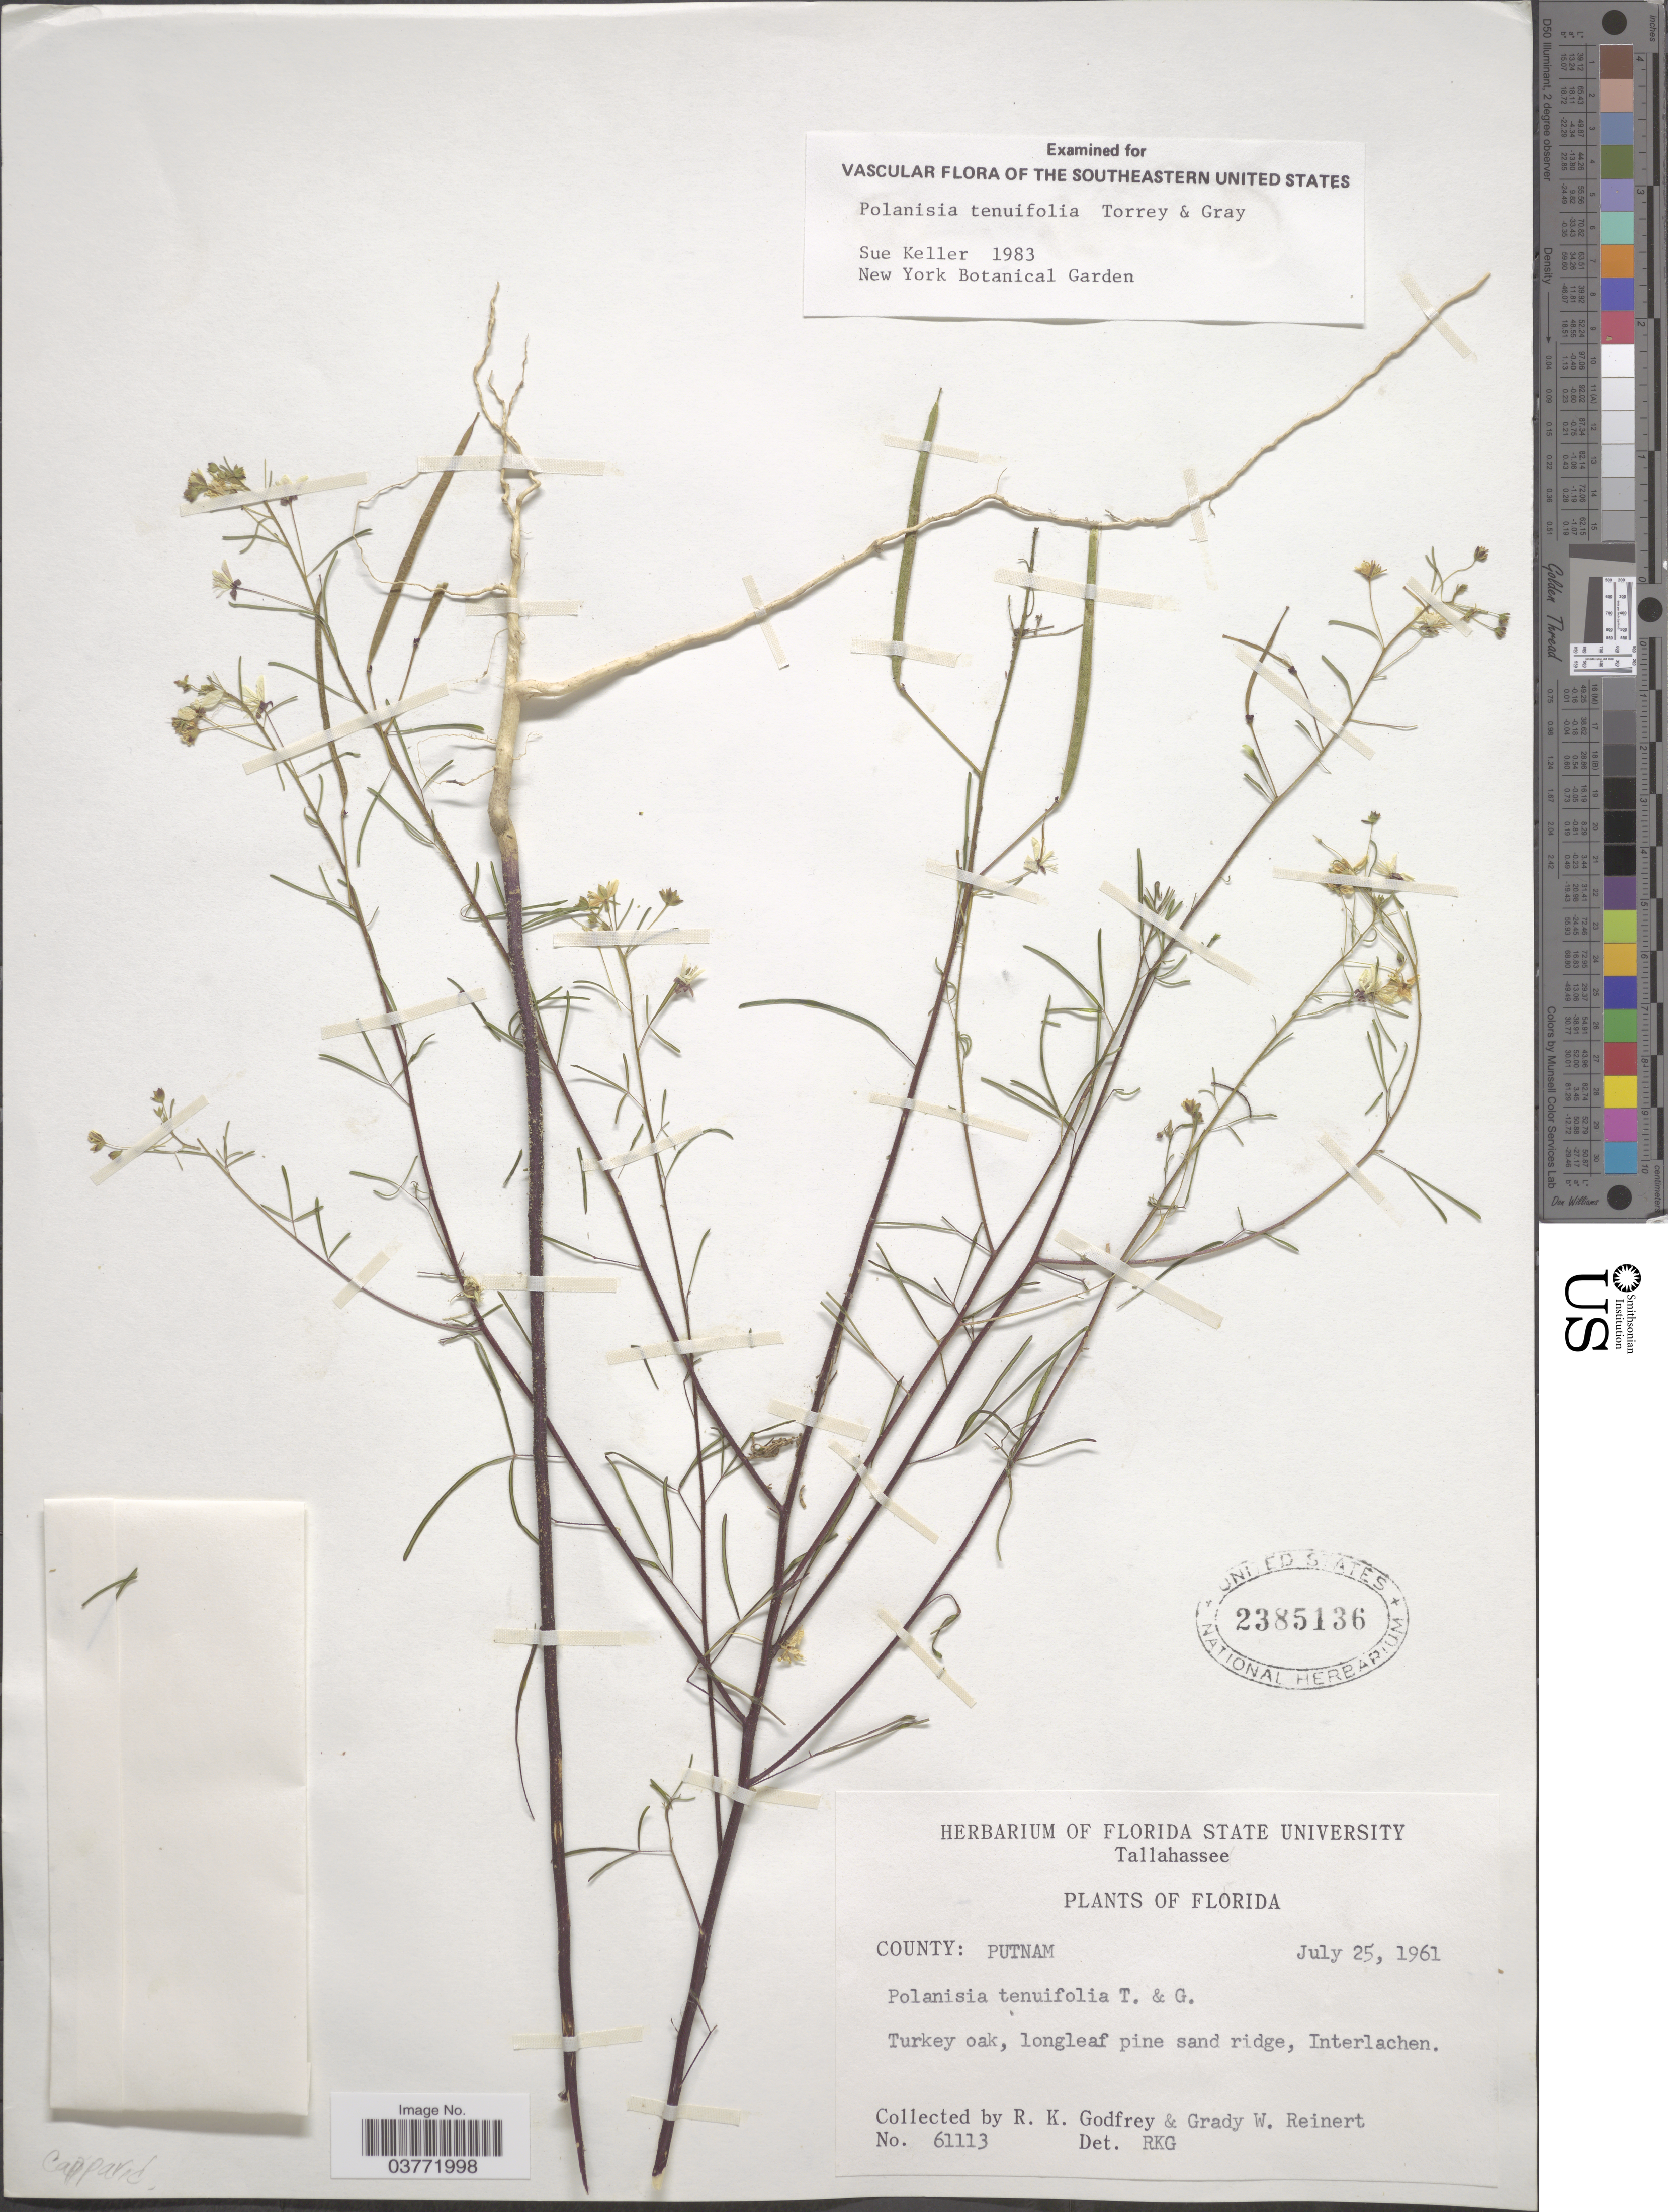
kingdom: Plantae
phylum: Tracheophyta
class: Magnoliopsida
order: Brassicales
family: Cleomaceae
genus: Polanisia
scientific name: Polanisia tenuifolia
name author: Torr. & A. Gray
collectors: R. K. Godfrey & G. Reinert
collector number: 61113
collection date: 1961-07-25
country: United States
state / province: Florida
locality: County Putnam. Turkey oak, Longleaf pine sand ridge, Interlachen.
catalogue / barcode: US 2385136